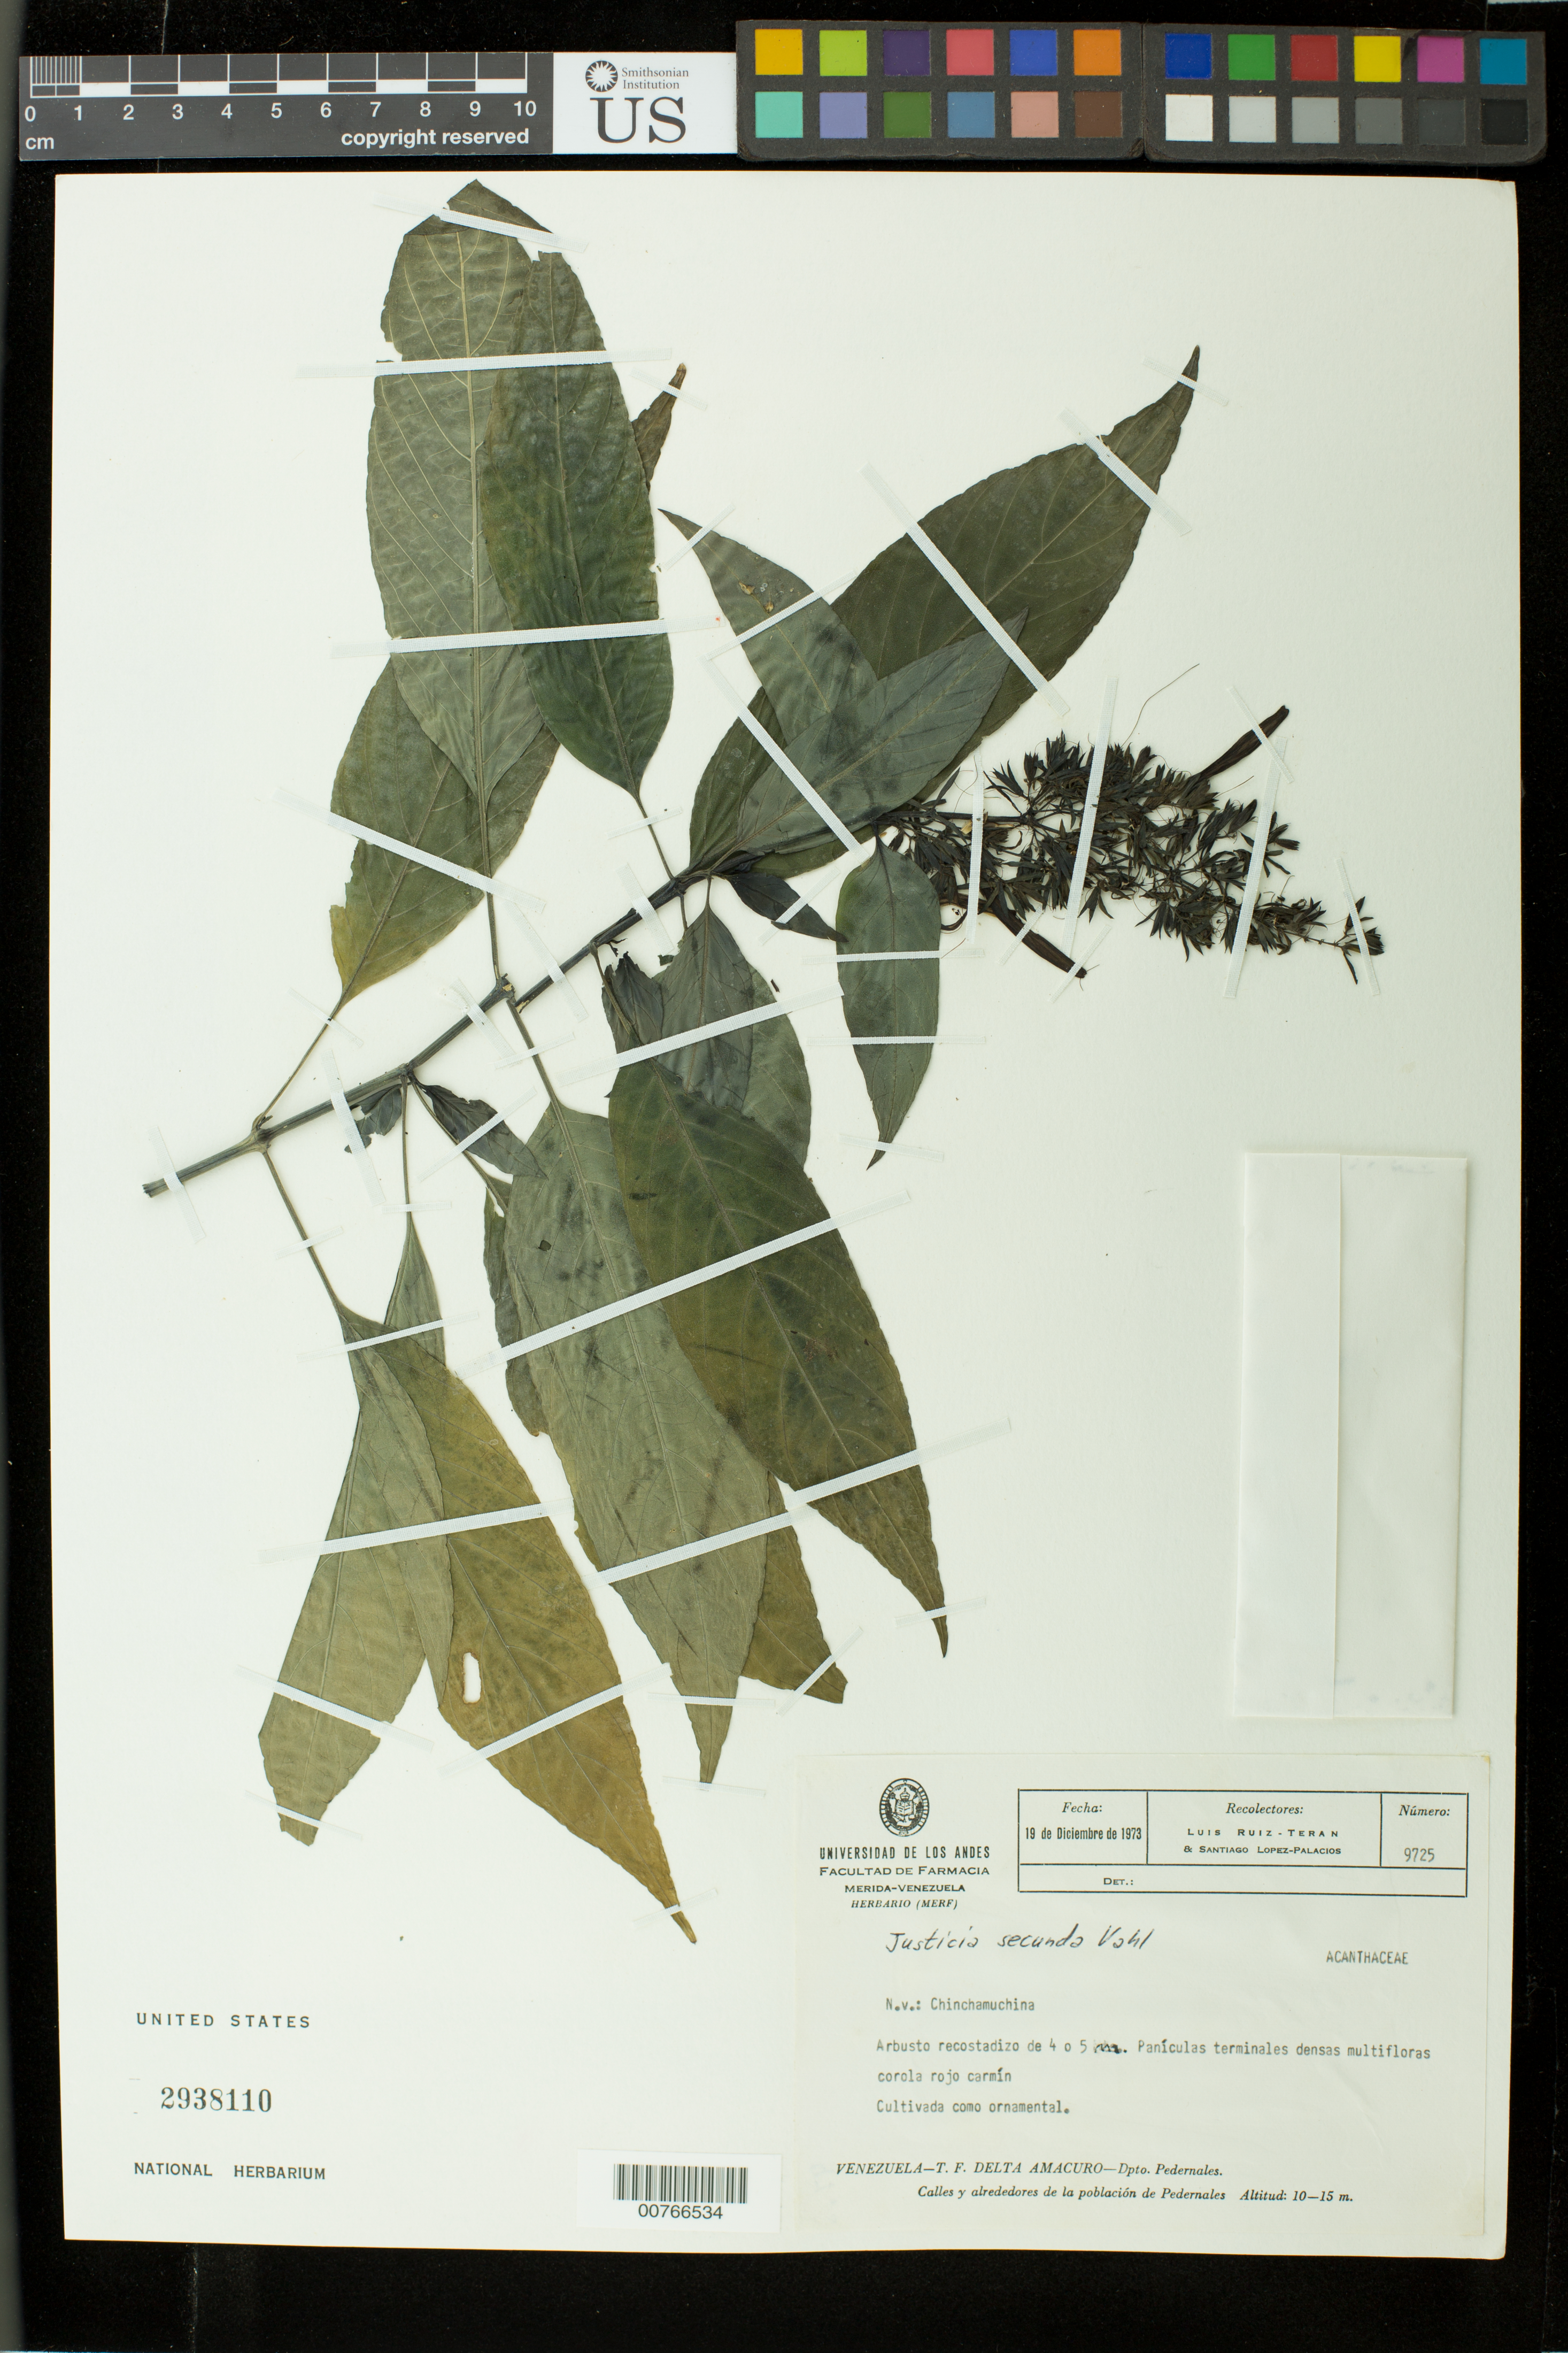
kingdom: Plantae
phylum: Tracheophyta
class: Magnoliopsida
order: Lamiales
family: Acanthaceae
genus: Justicia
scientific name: Justicia secunda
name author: Vahl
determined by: Wasshausen, Dieter C., (BOT), Smithsonian Institution - National Museum of Natural History (UNITED STATES)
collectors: L. E. Ruíz-Terán & S. López-Palacios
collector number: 9725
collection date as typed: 19-Dec-73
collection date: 1973-12-19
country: Venezuela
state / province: Delta Amacuro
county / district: Pedernales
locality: Pedernales, calles y alrededores de la población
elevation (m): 10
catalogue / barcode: US 2938110